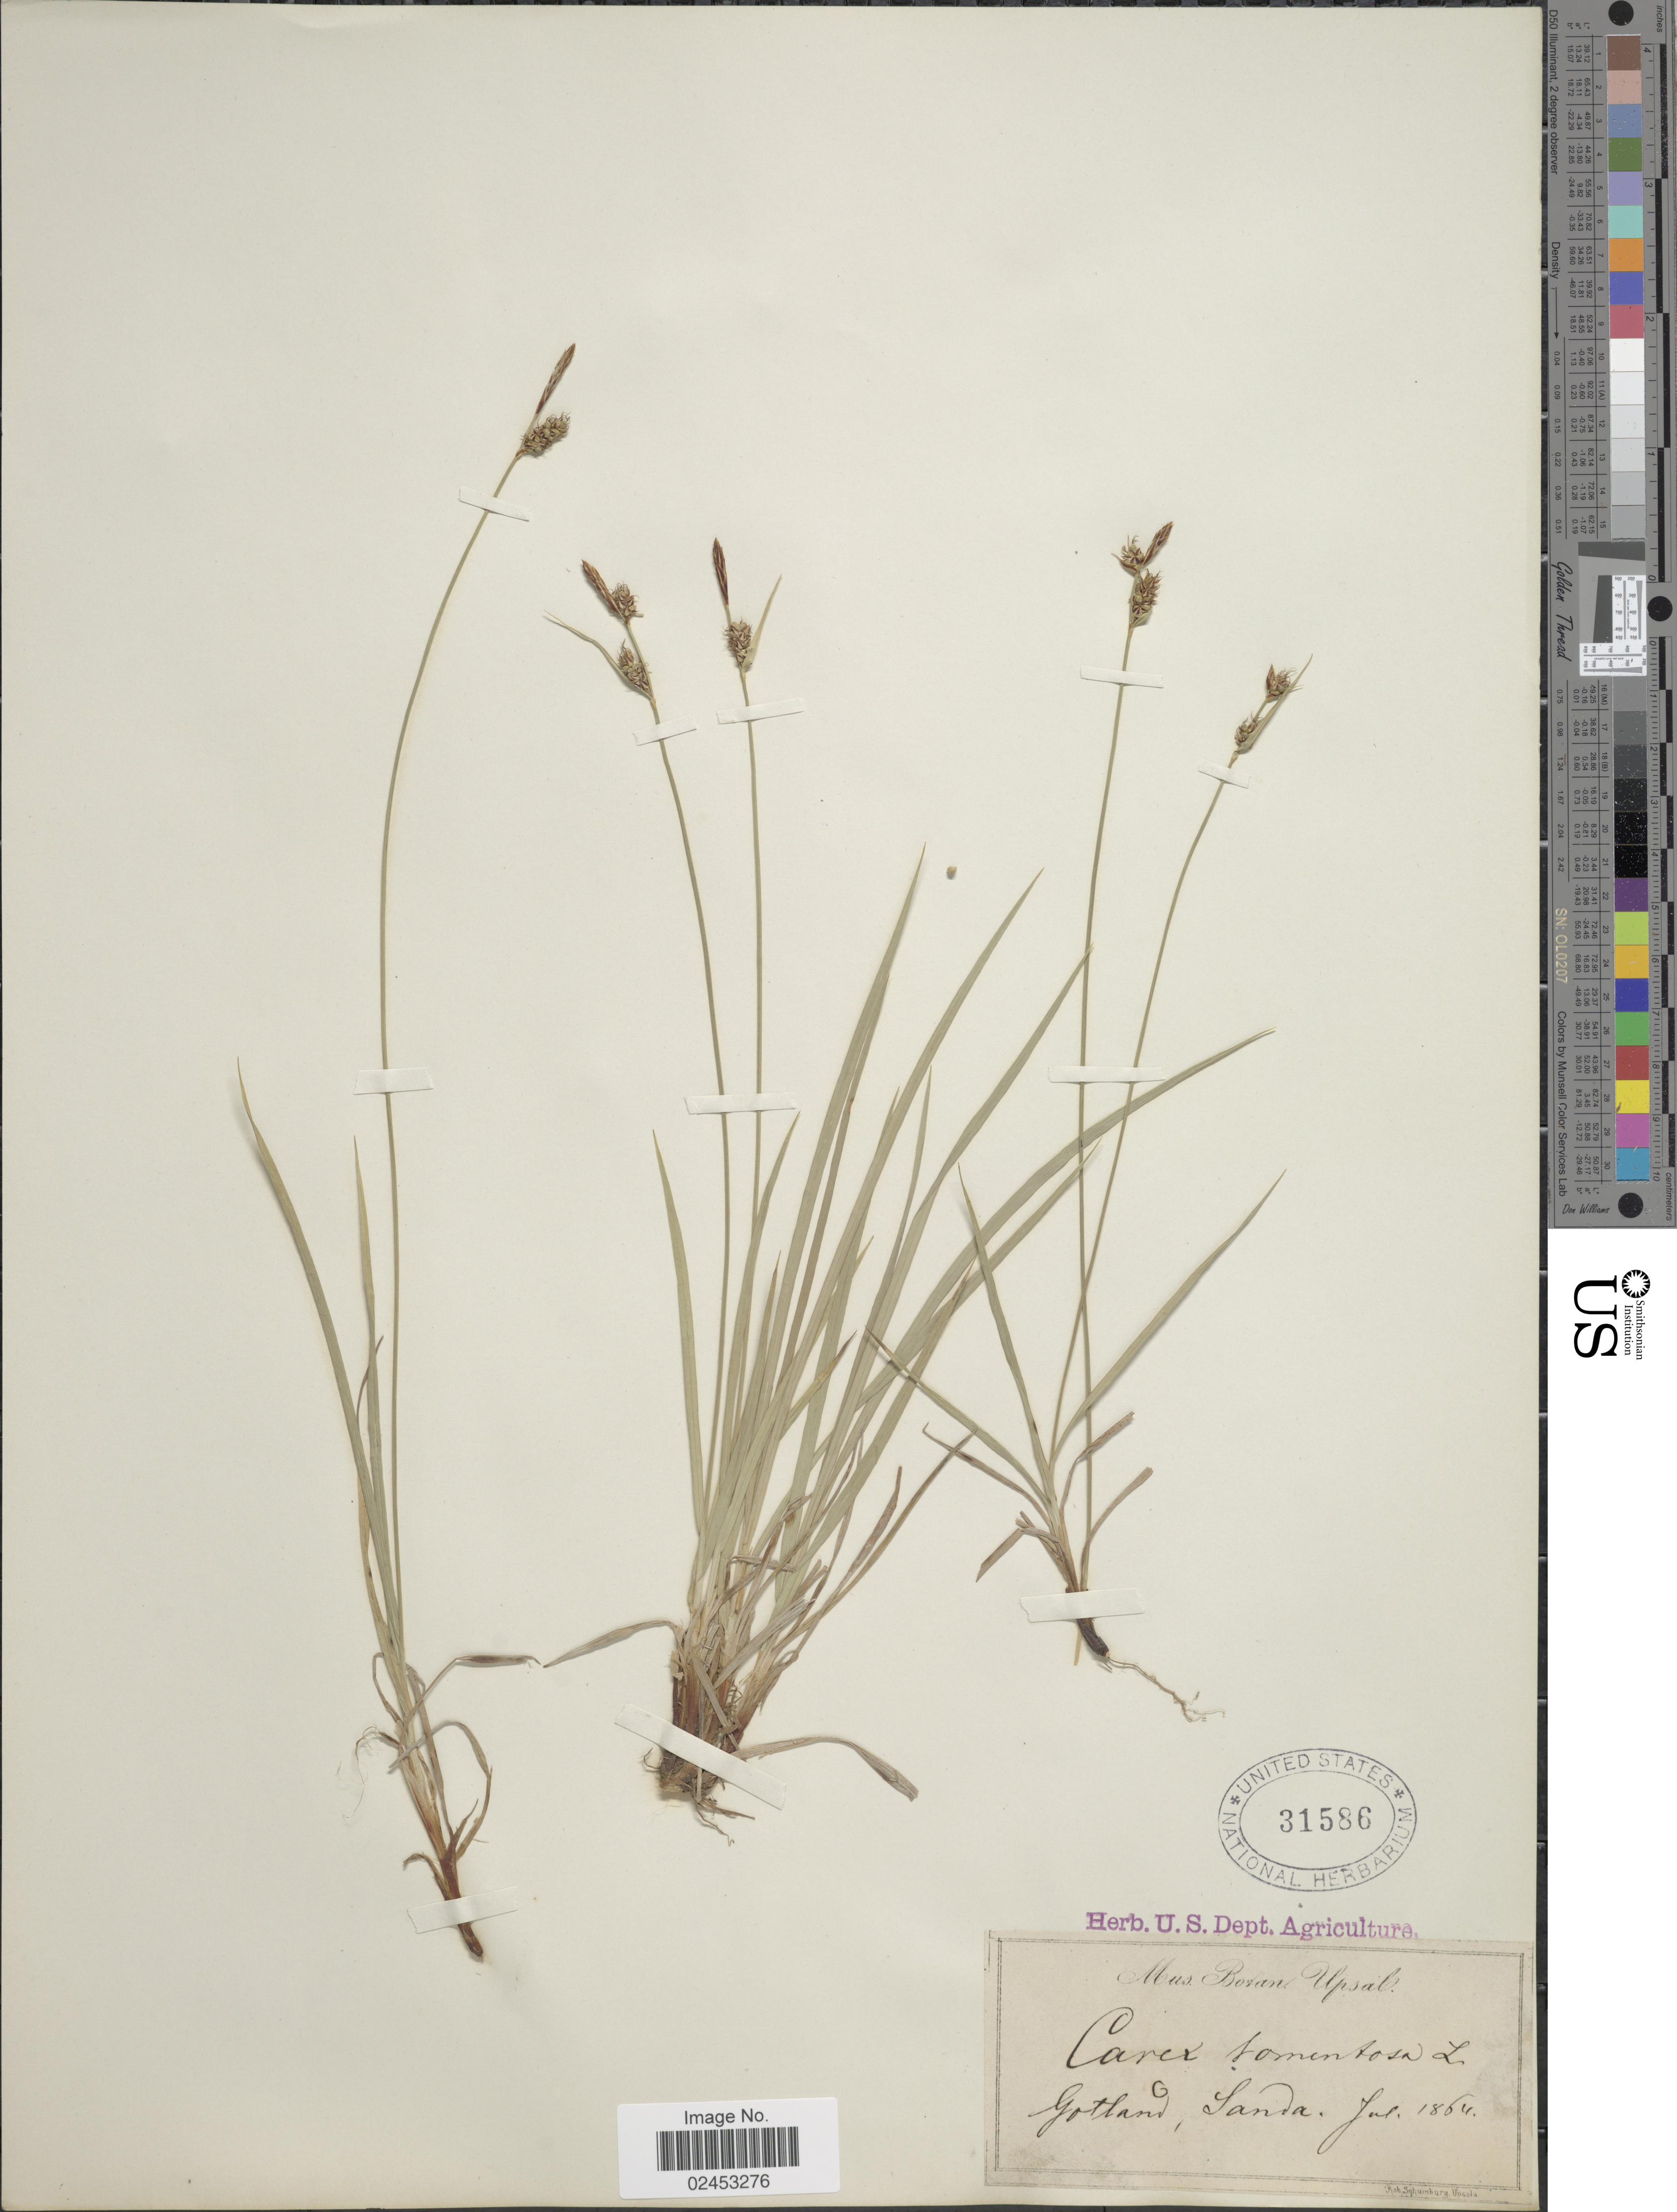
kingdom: Plantae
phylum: Tracheophyta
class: Liliopsida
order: Poales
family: Cyperaceae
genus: Carex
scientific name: Carex tomentosa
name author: L.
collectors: Facchini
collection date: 1864-07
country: Sweden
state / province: Gotland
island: Gotland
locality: Sanda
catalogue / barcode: US 31586